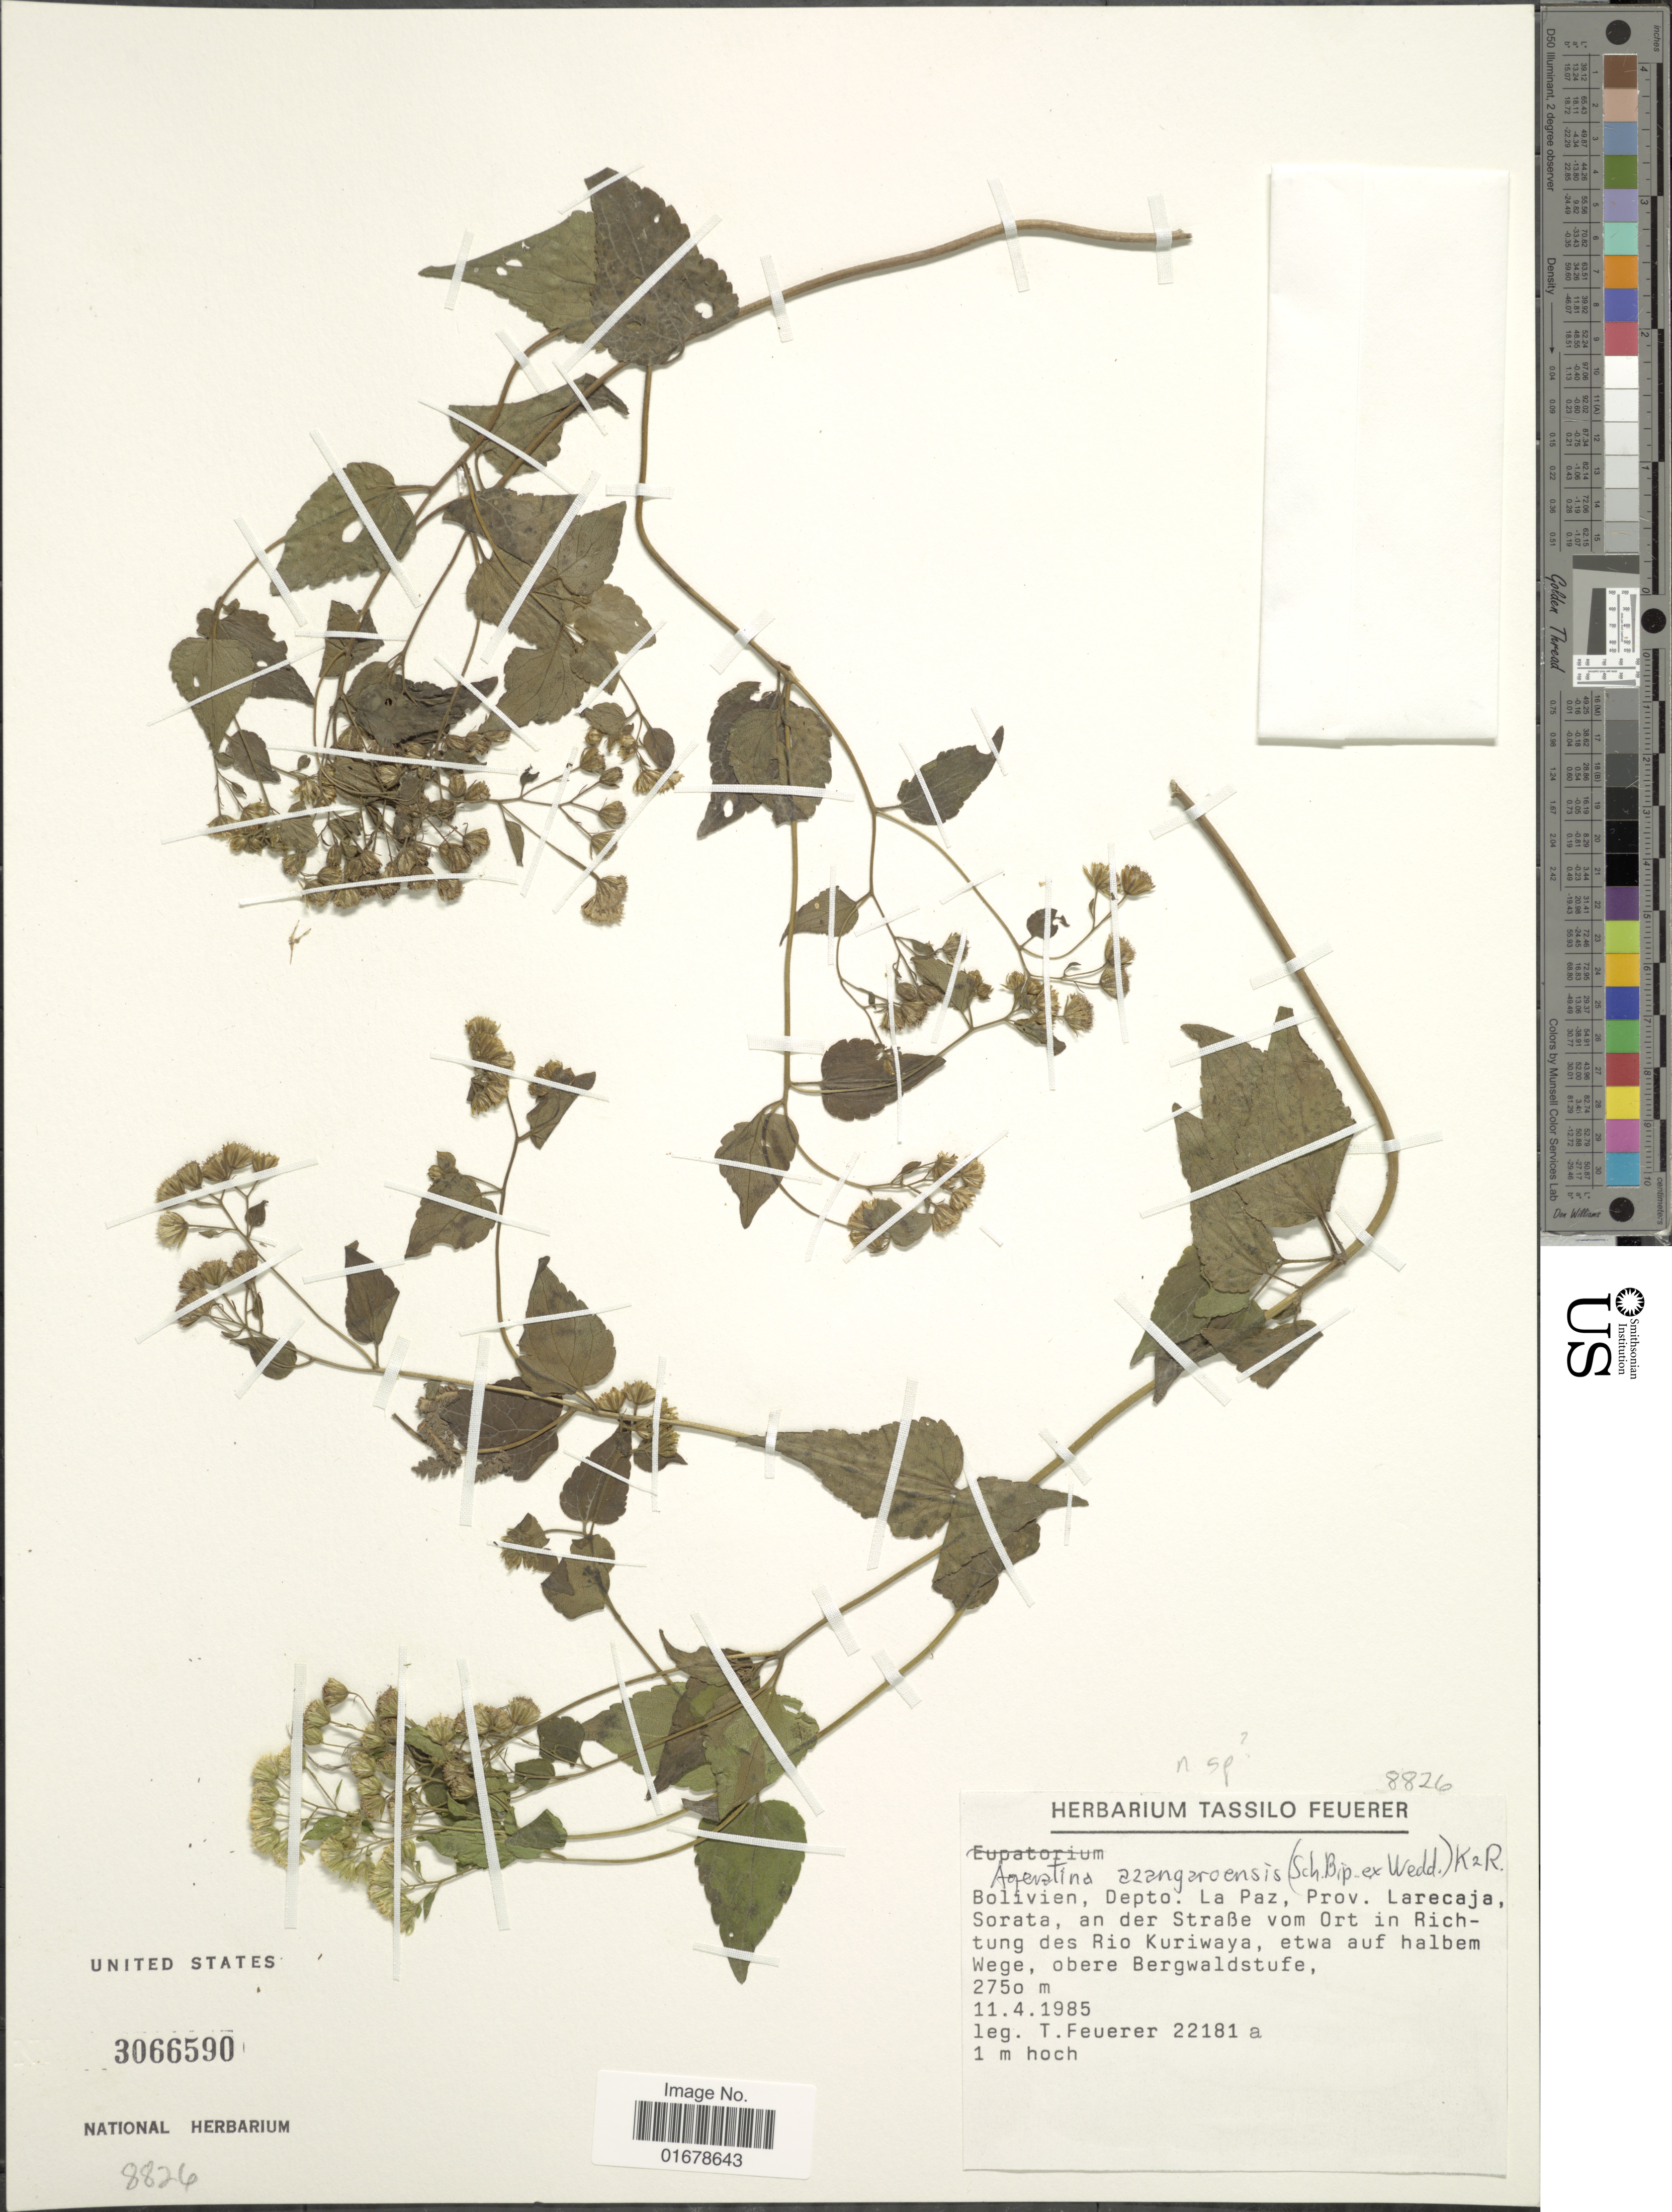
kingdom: Plantae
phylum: Tracheophyta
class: Magnoliopsida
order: Asterales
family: Asteraceae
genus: Ageratina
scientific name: Ageratina sp.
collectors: T. Feuerer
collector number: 22181a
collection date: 1985-04-11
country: Bolivia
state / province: La Paz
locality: Bolivine, Dep. La Paz, Prov. Larecaja, Sorata, an der Strasse vom Ort in Richtung des Rio Kuriwaya, etwa auf halbem Wege, obere Bergwaldstufe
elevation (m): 2750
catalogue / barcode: US 3066590